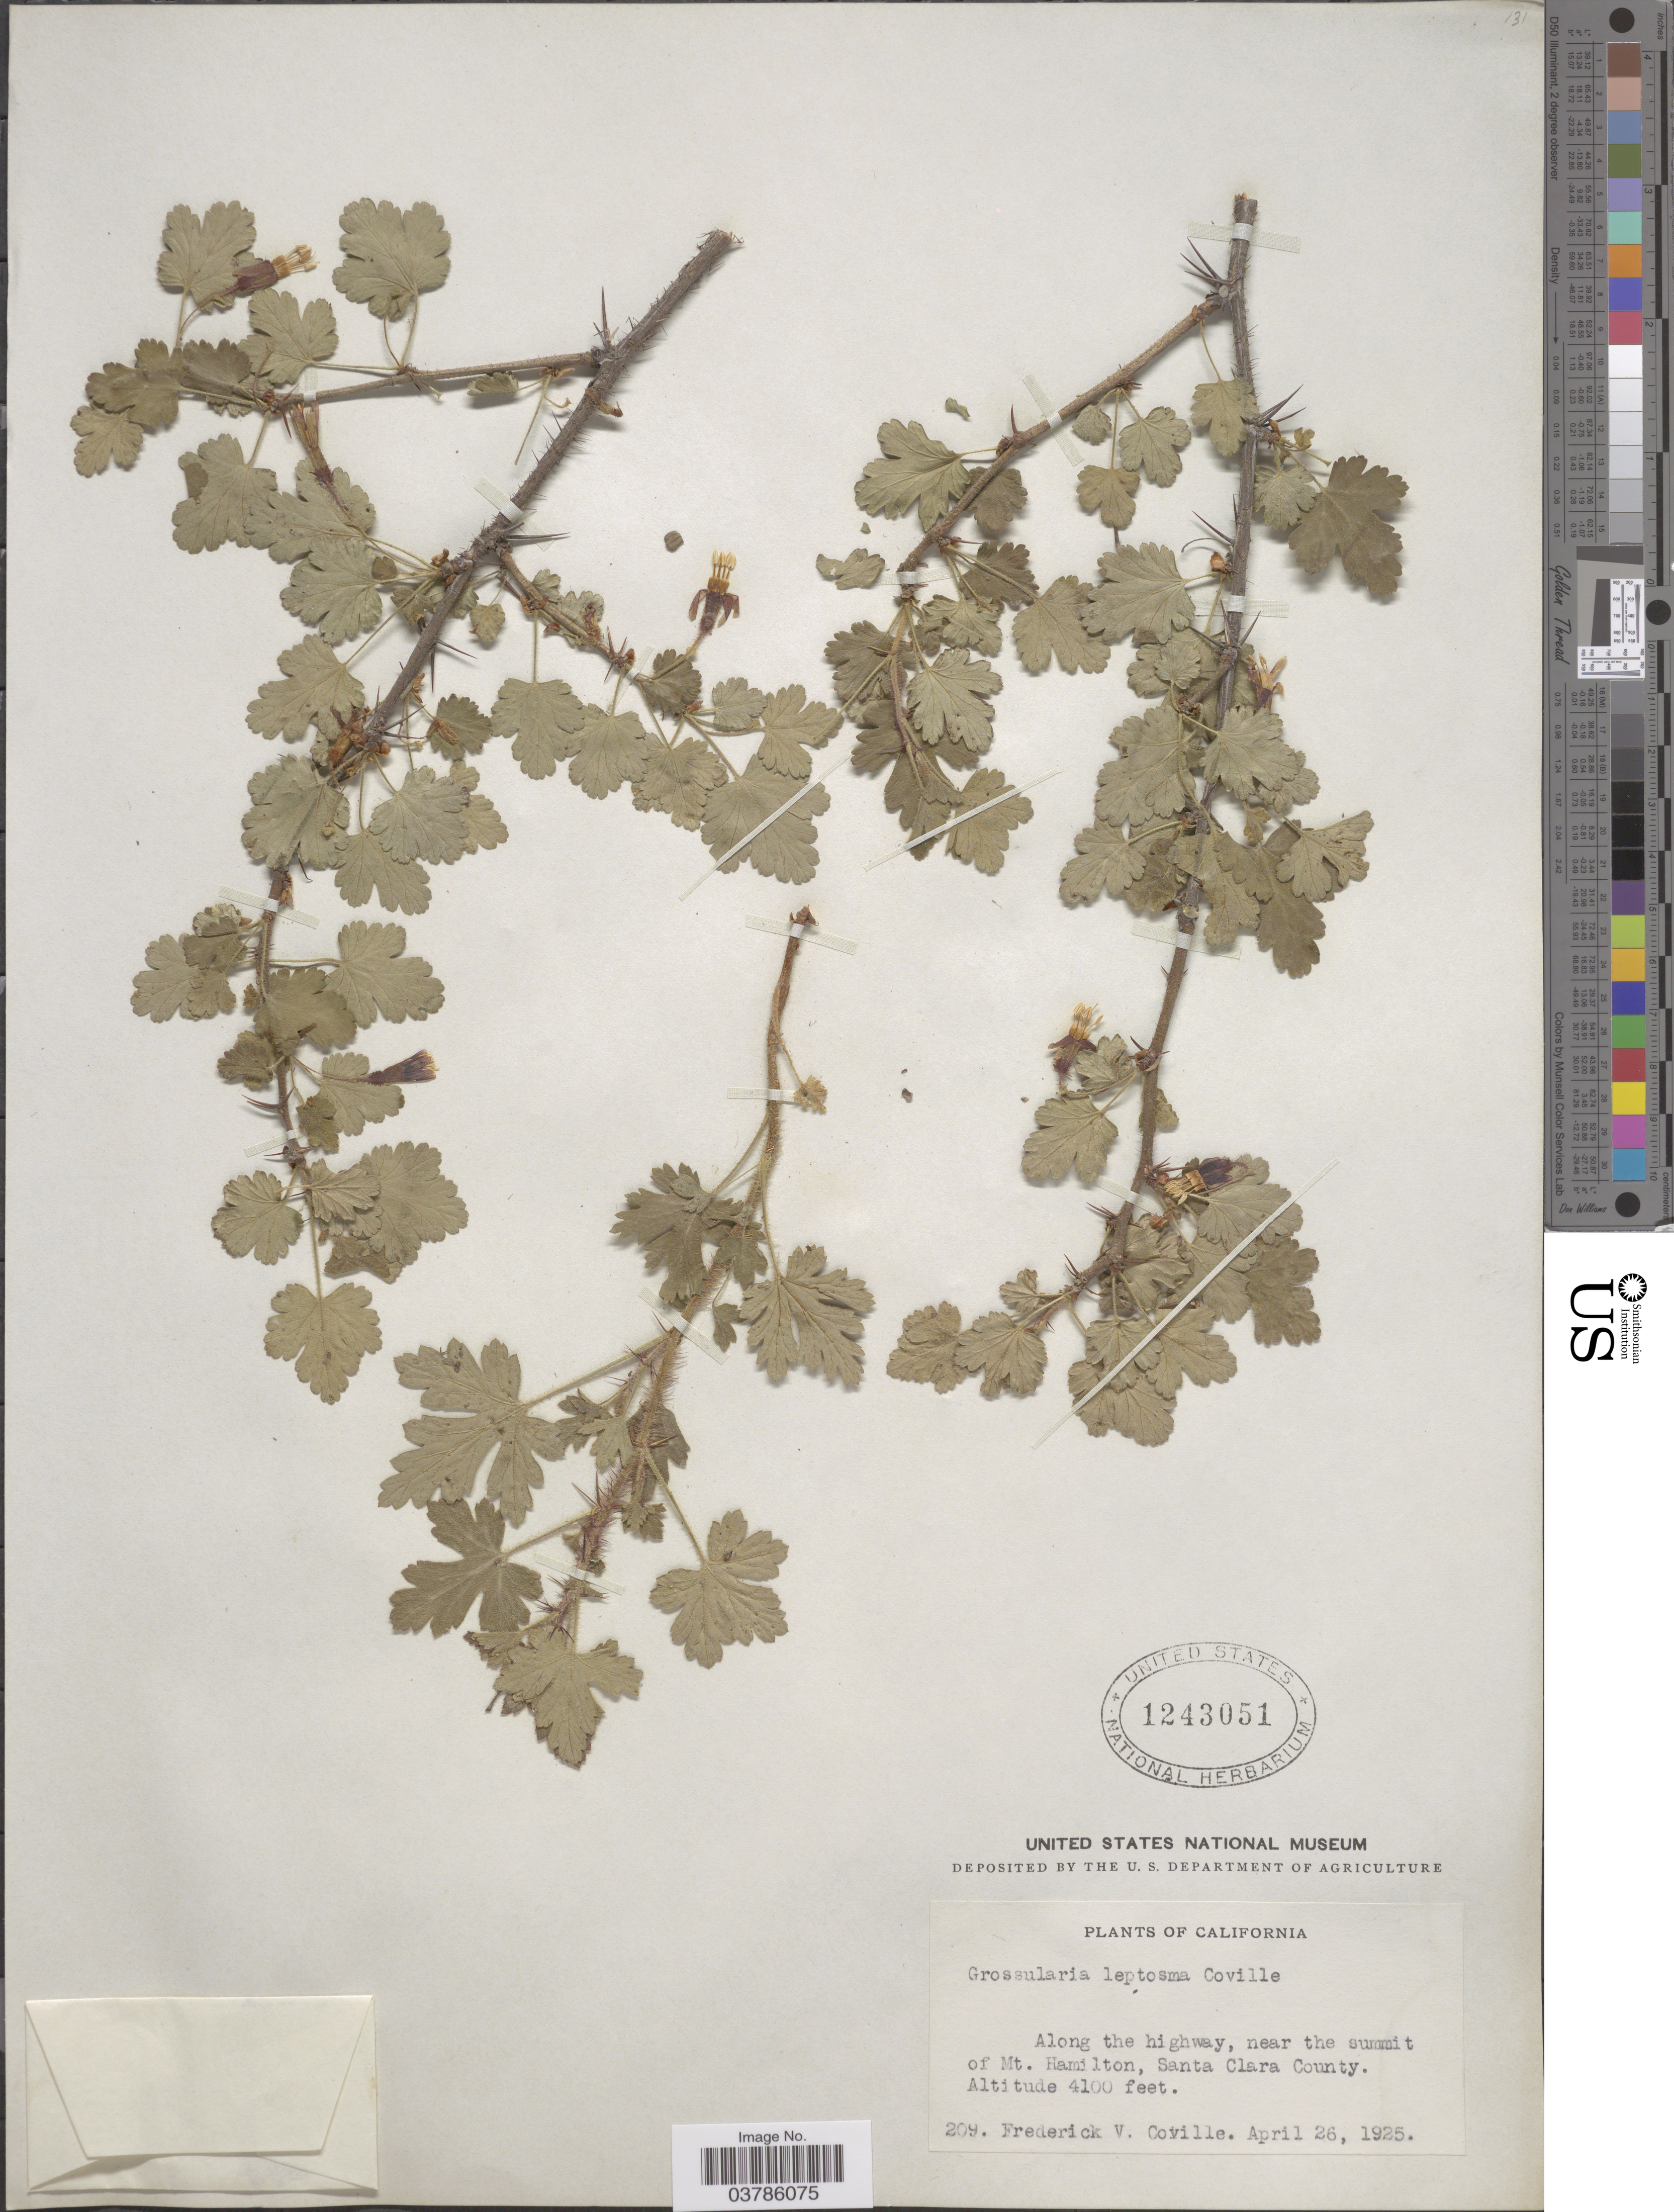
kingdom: Plantae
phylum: Tracheophyta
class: Magnoliopsida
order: Saxifragales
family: Grossulariaceae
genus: Ribes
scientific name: Ribes menziesii var. leptosum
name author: (Coville) Jeps.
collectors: F. V. Coville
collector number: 209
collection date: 1925-04-26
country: United States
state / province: California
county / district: Santa Clara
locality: Along the highway, near the summit of Mt. Hamilton, Santa Clara County.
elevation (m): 1250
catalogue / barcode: US 1243051